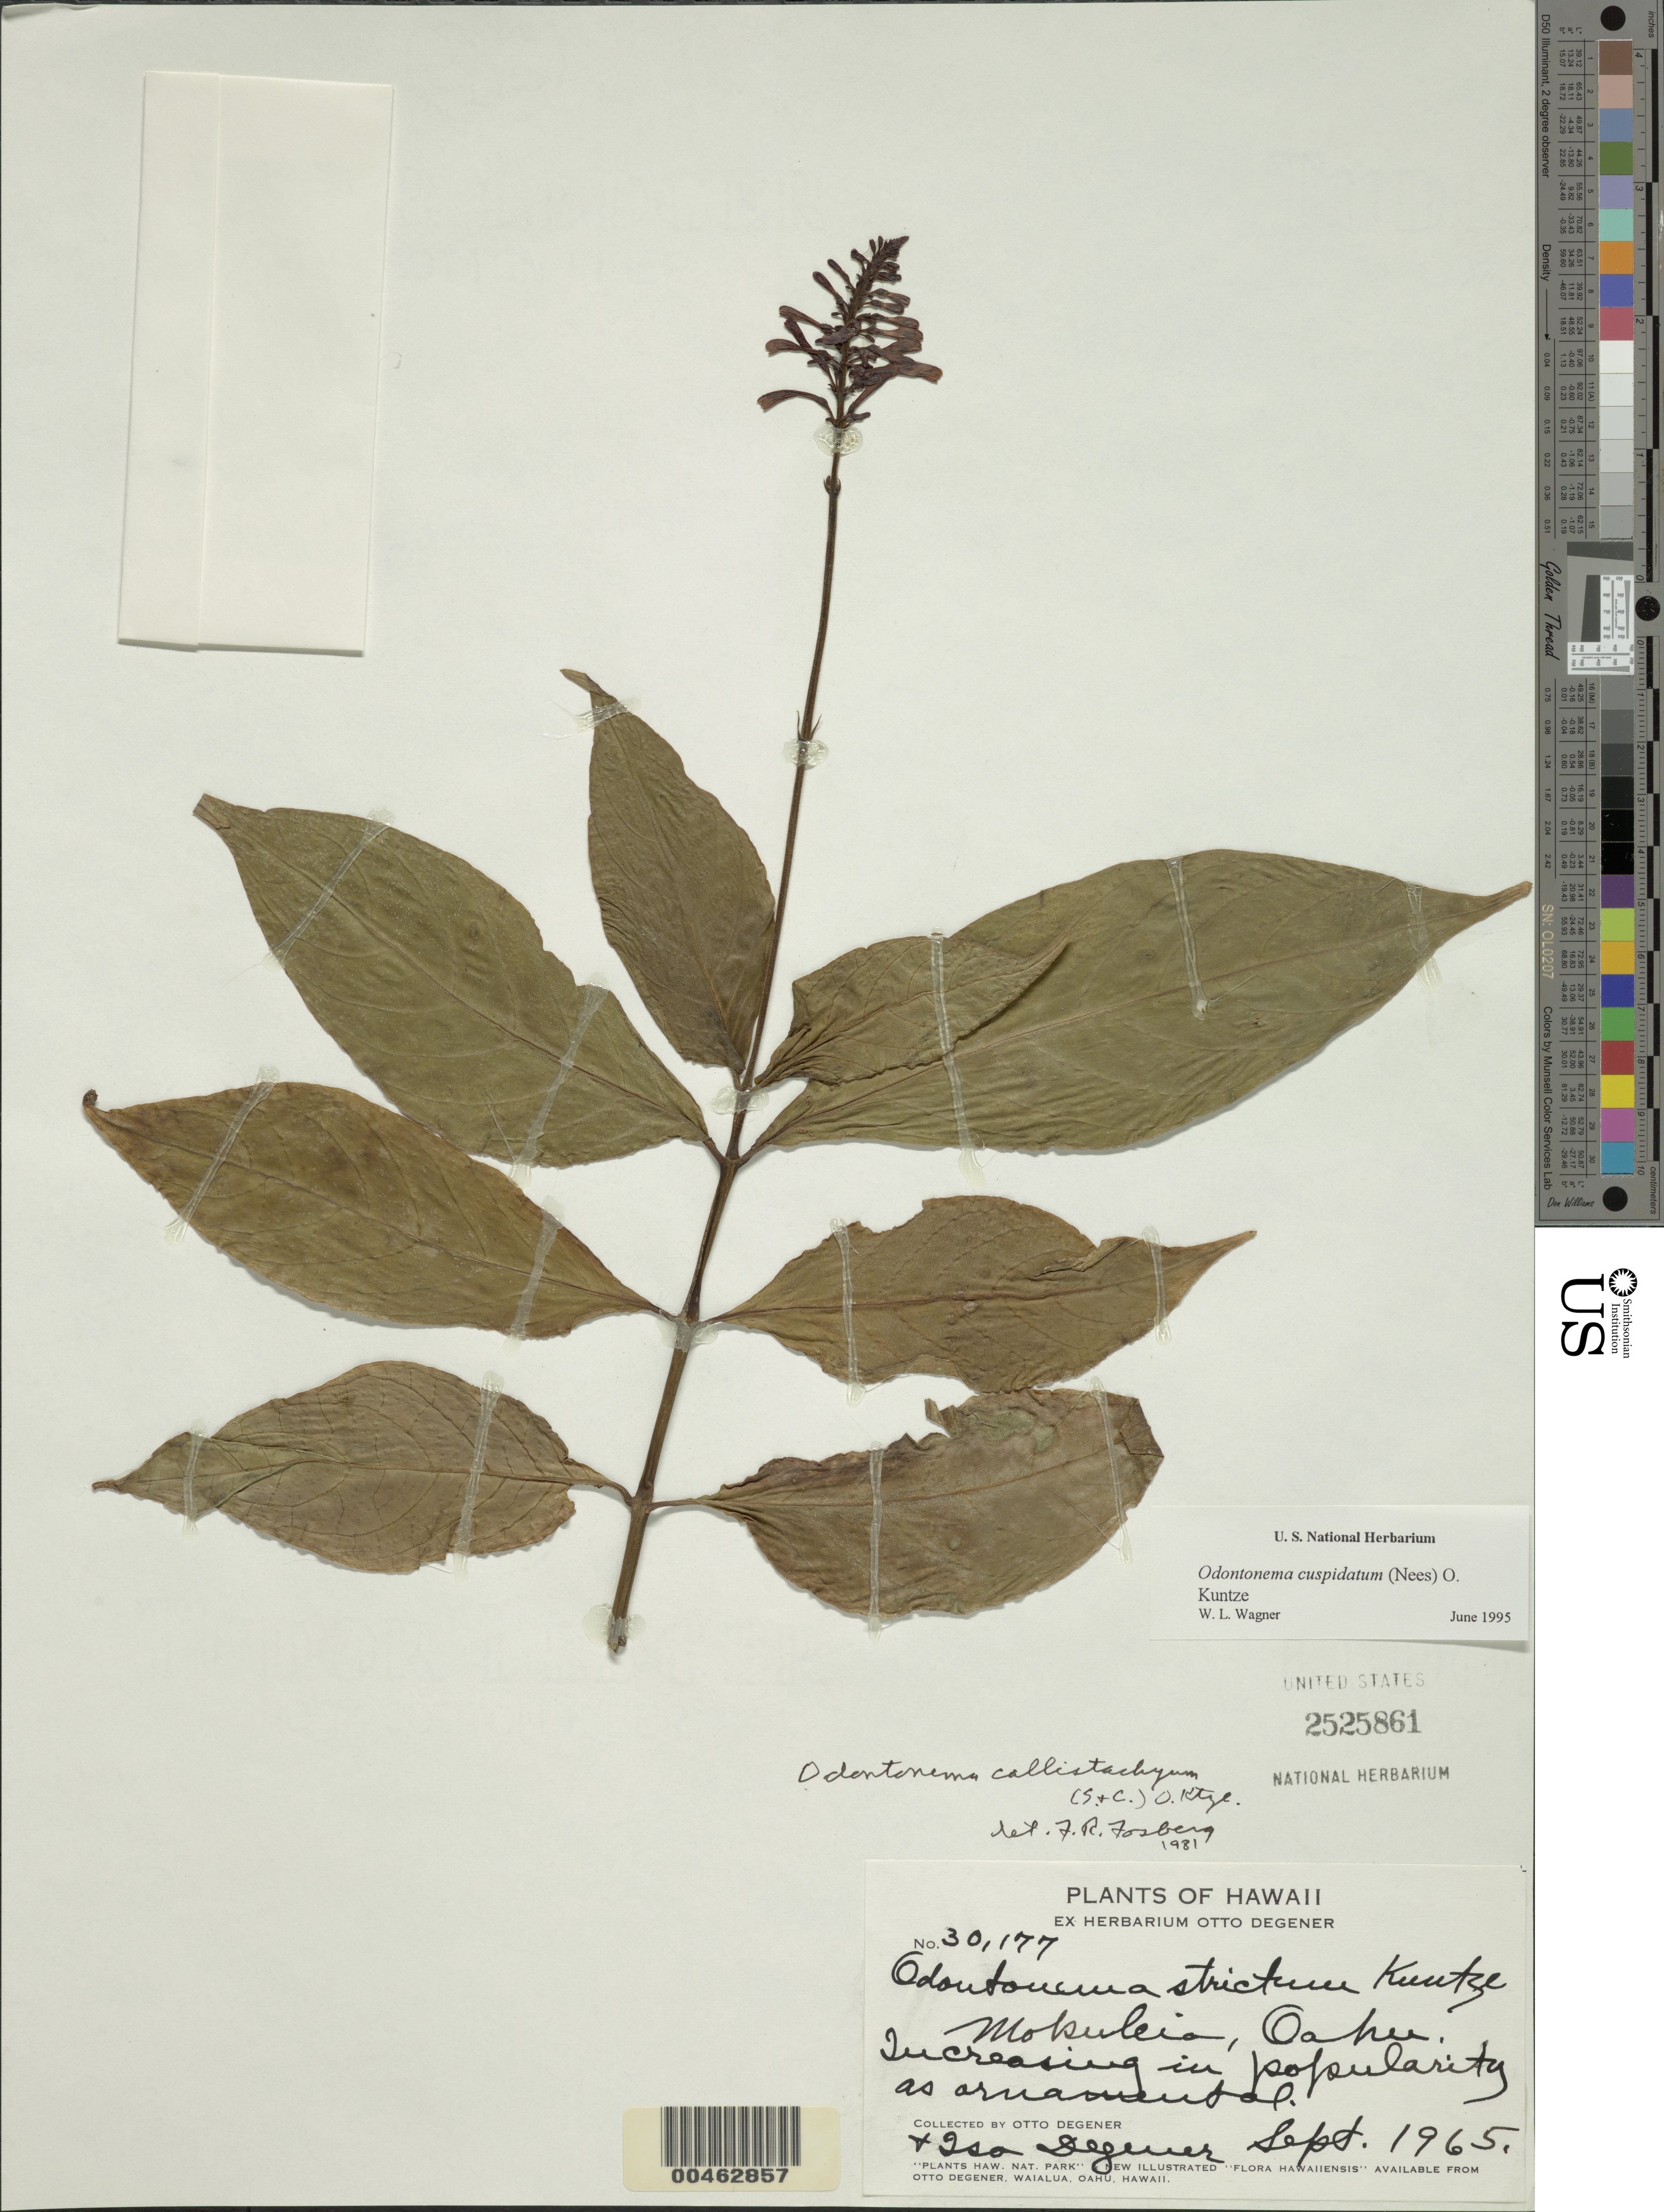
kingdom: Plantae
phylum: Tracheophyta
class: Magnoliopsida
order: Lamiales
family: Acanthaceae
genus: Odontonema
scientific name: Odontonema cuspidatum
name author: (Nees) Kuntze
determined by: Wagner, W. L., (BOT), Smithsonian Institution - National Museum of Natural History (UNITED STATES)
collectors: O. Degener & I. Degener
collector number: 30177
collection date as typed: Sep 1965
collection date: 1965-09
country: United States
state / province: Hawaii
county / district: Honolulu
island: Oahu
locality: Mokuleia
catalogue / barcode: US 2525861